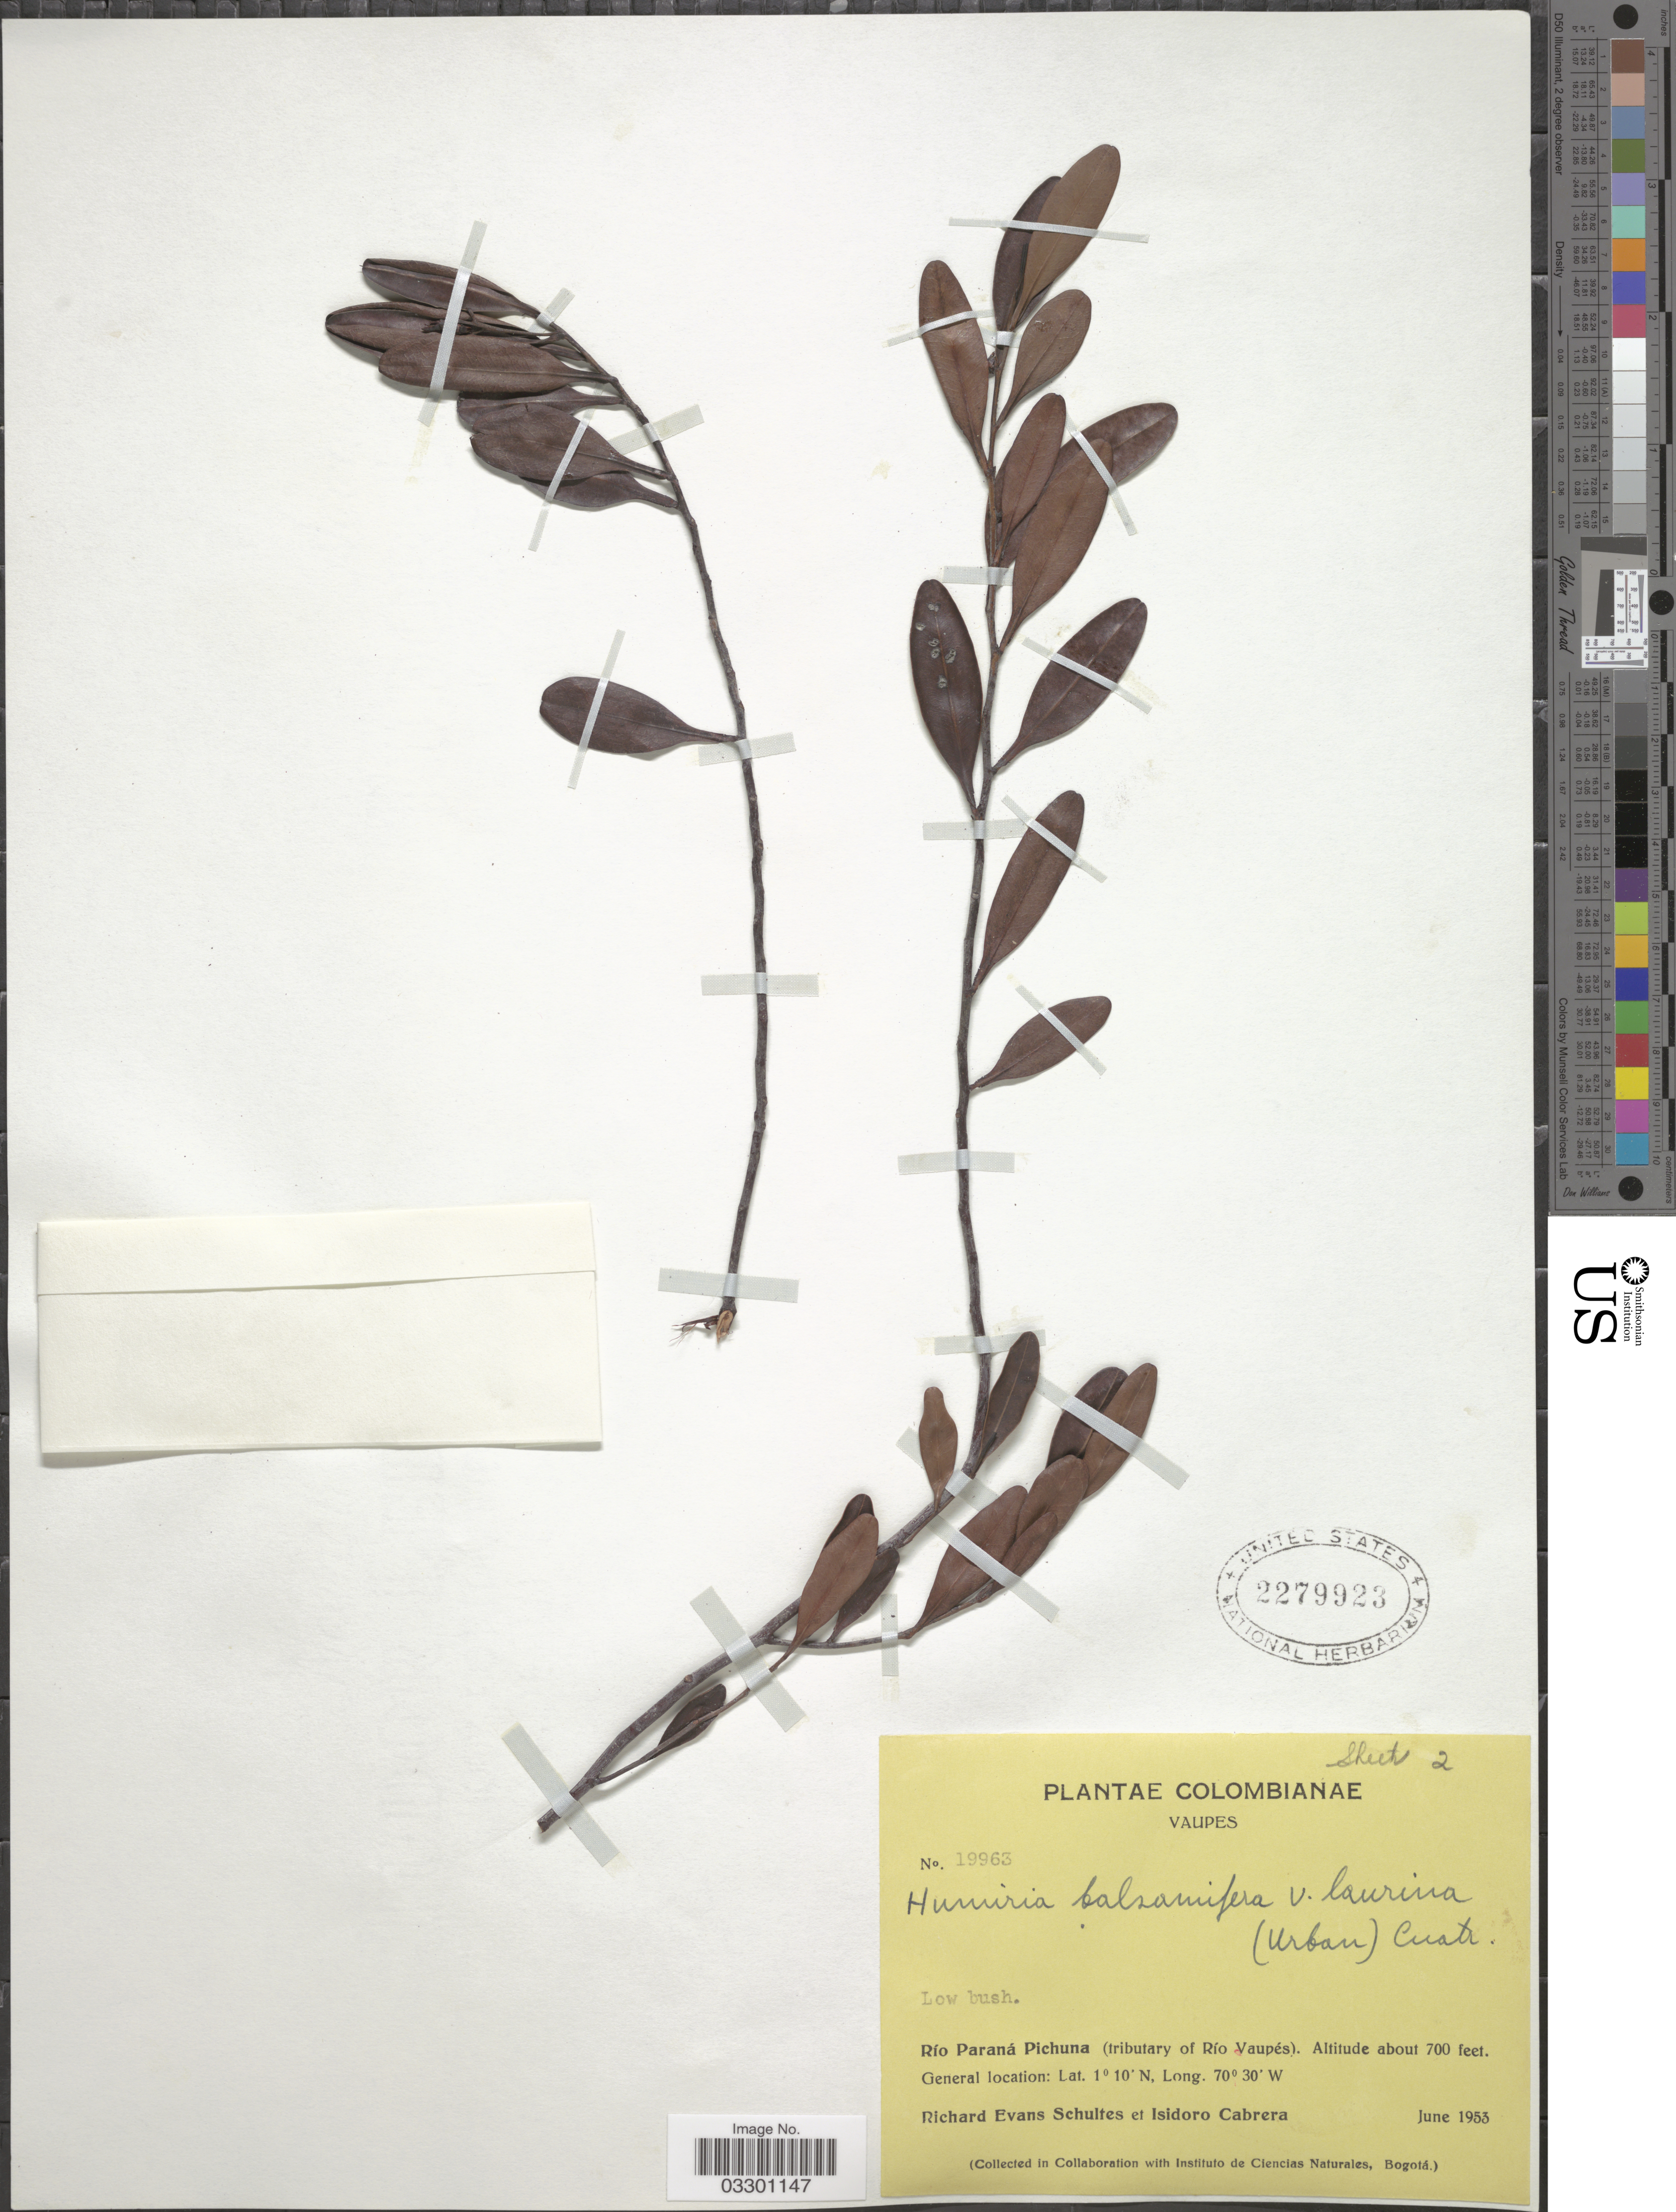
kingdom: Plantae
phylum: Tracheophyta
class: Magnoliopsida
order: Malpighiales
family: Humiriaceae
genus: Humiria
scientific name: Humiria balsamifera var. laurina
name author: Cuatrec.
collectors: R. E. Schultes & I. Cabrera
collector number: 19963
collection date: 1953-06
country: Colombia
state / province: Vaupés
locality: Río Paraná Pichuna (tributary of Río Vaupés).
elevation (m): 213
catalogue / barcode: US 2279923